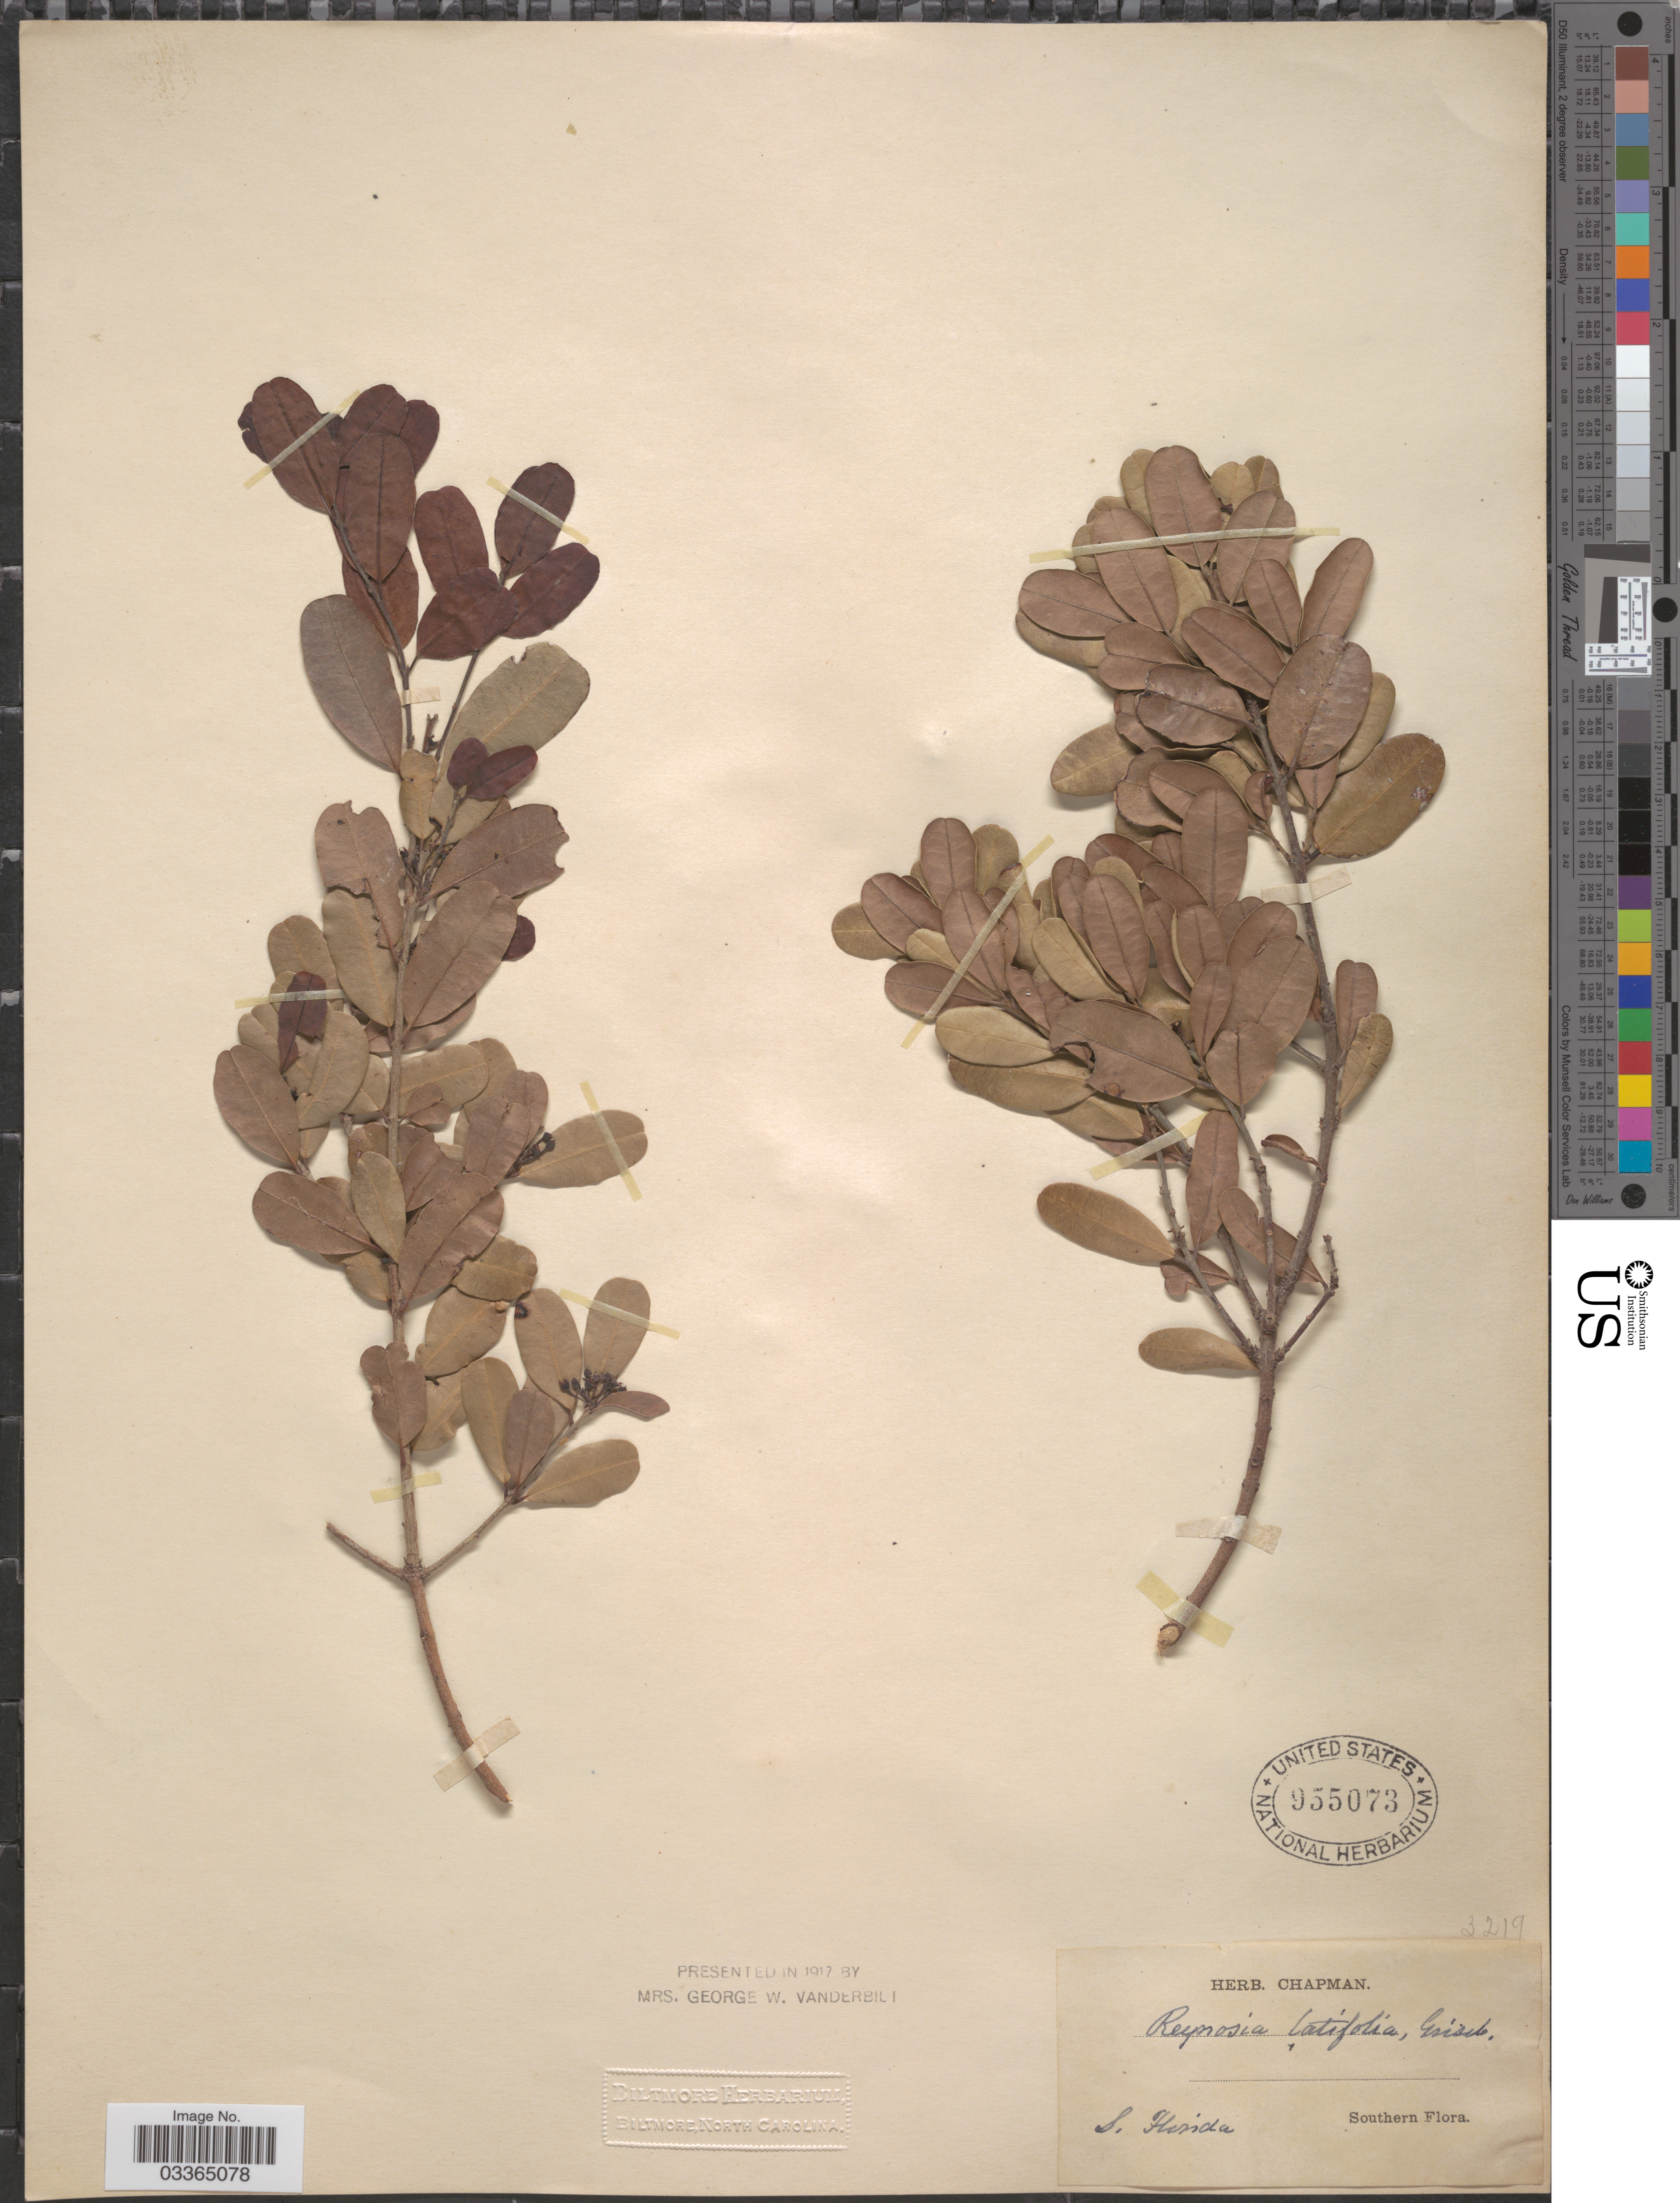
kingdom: Plantae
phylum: Tracheophyta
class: Magnoliopsida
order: Rosales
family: Rhamnaceae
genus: Reynosia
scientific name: Reynosia septentrionalis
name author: Urb.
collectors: ex herb. Chapman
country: United States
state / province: Florida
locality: S. Florida, Southern.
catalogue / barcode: US 955073